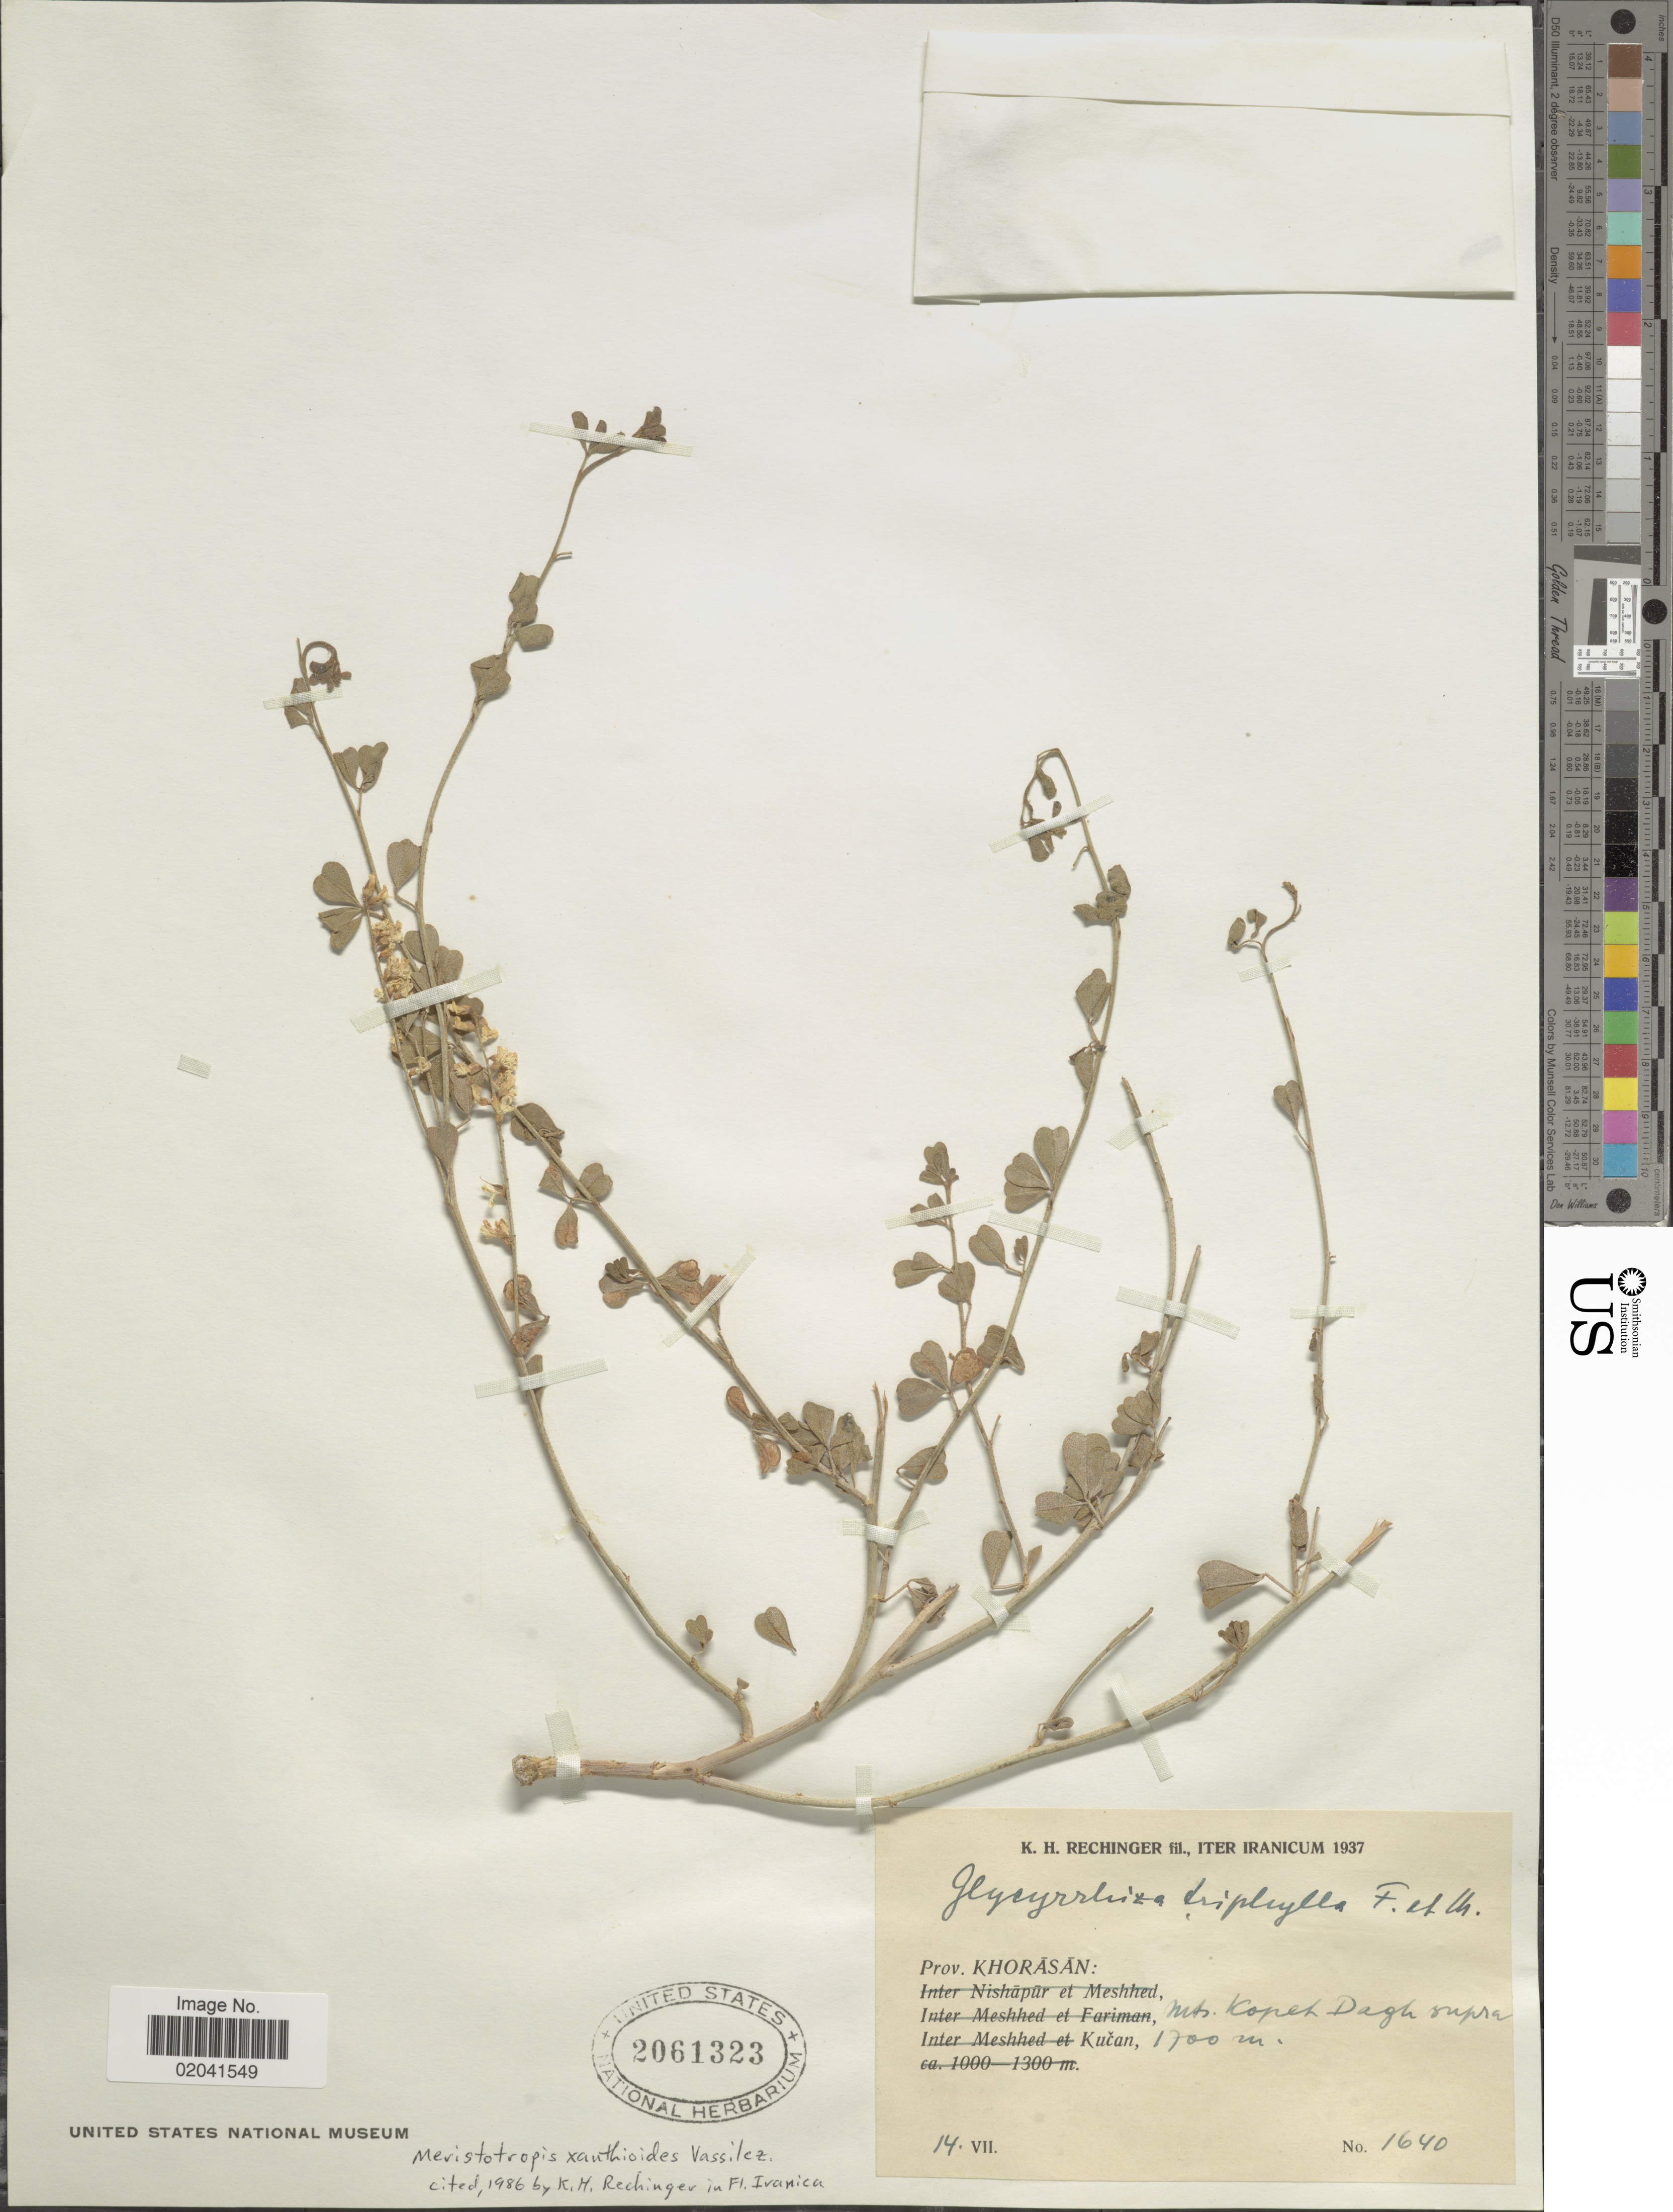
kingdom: Plantae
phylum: Tracheophyta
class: Magnoliopsida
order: Fabales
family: Fabaceae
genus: Glycyrrhiza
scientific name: Glycyrrhiza triphylla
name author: Fisch. & C.A. Mey.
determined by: Strong, Mark T., (BOT), Smithsonian Institution - National Museum of Natural History (UNITED STATES)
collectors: K. H. Rechinger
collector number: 1640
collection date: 1937-07-14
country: Iran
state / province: Khorasan [obsolete]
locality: Prov. Khorasan. Mts. Kopet [interpreted] Dagh supra. Kucan.Iranicum.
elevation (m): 1700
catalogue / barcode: US 2061323